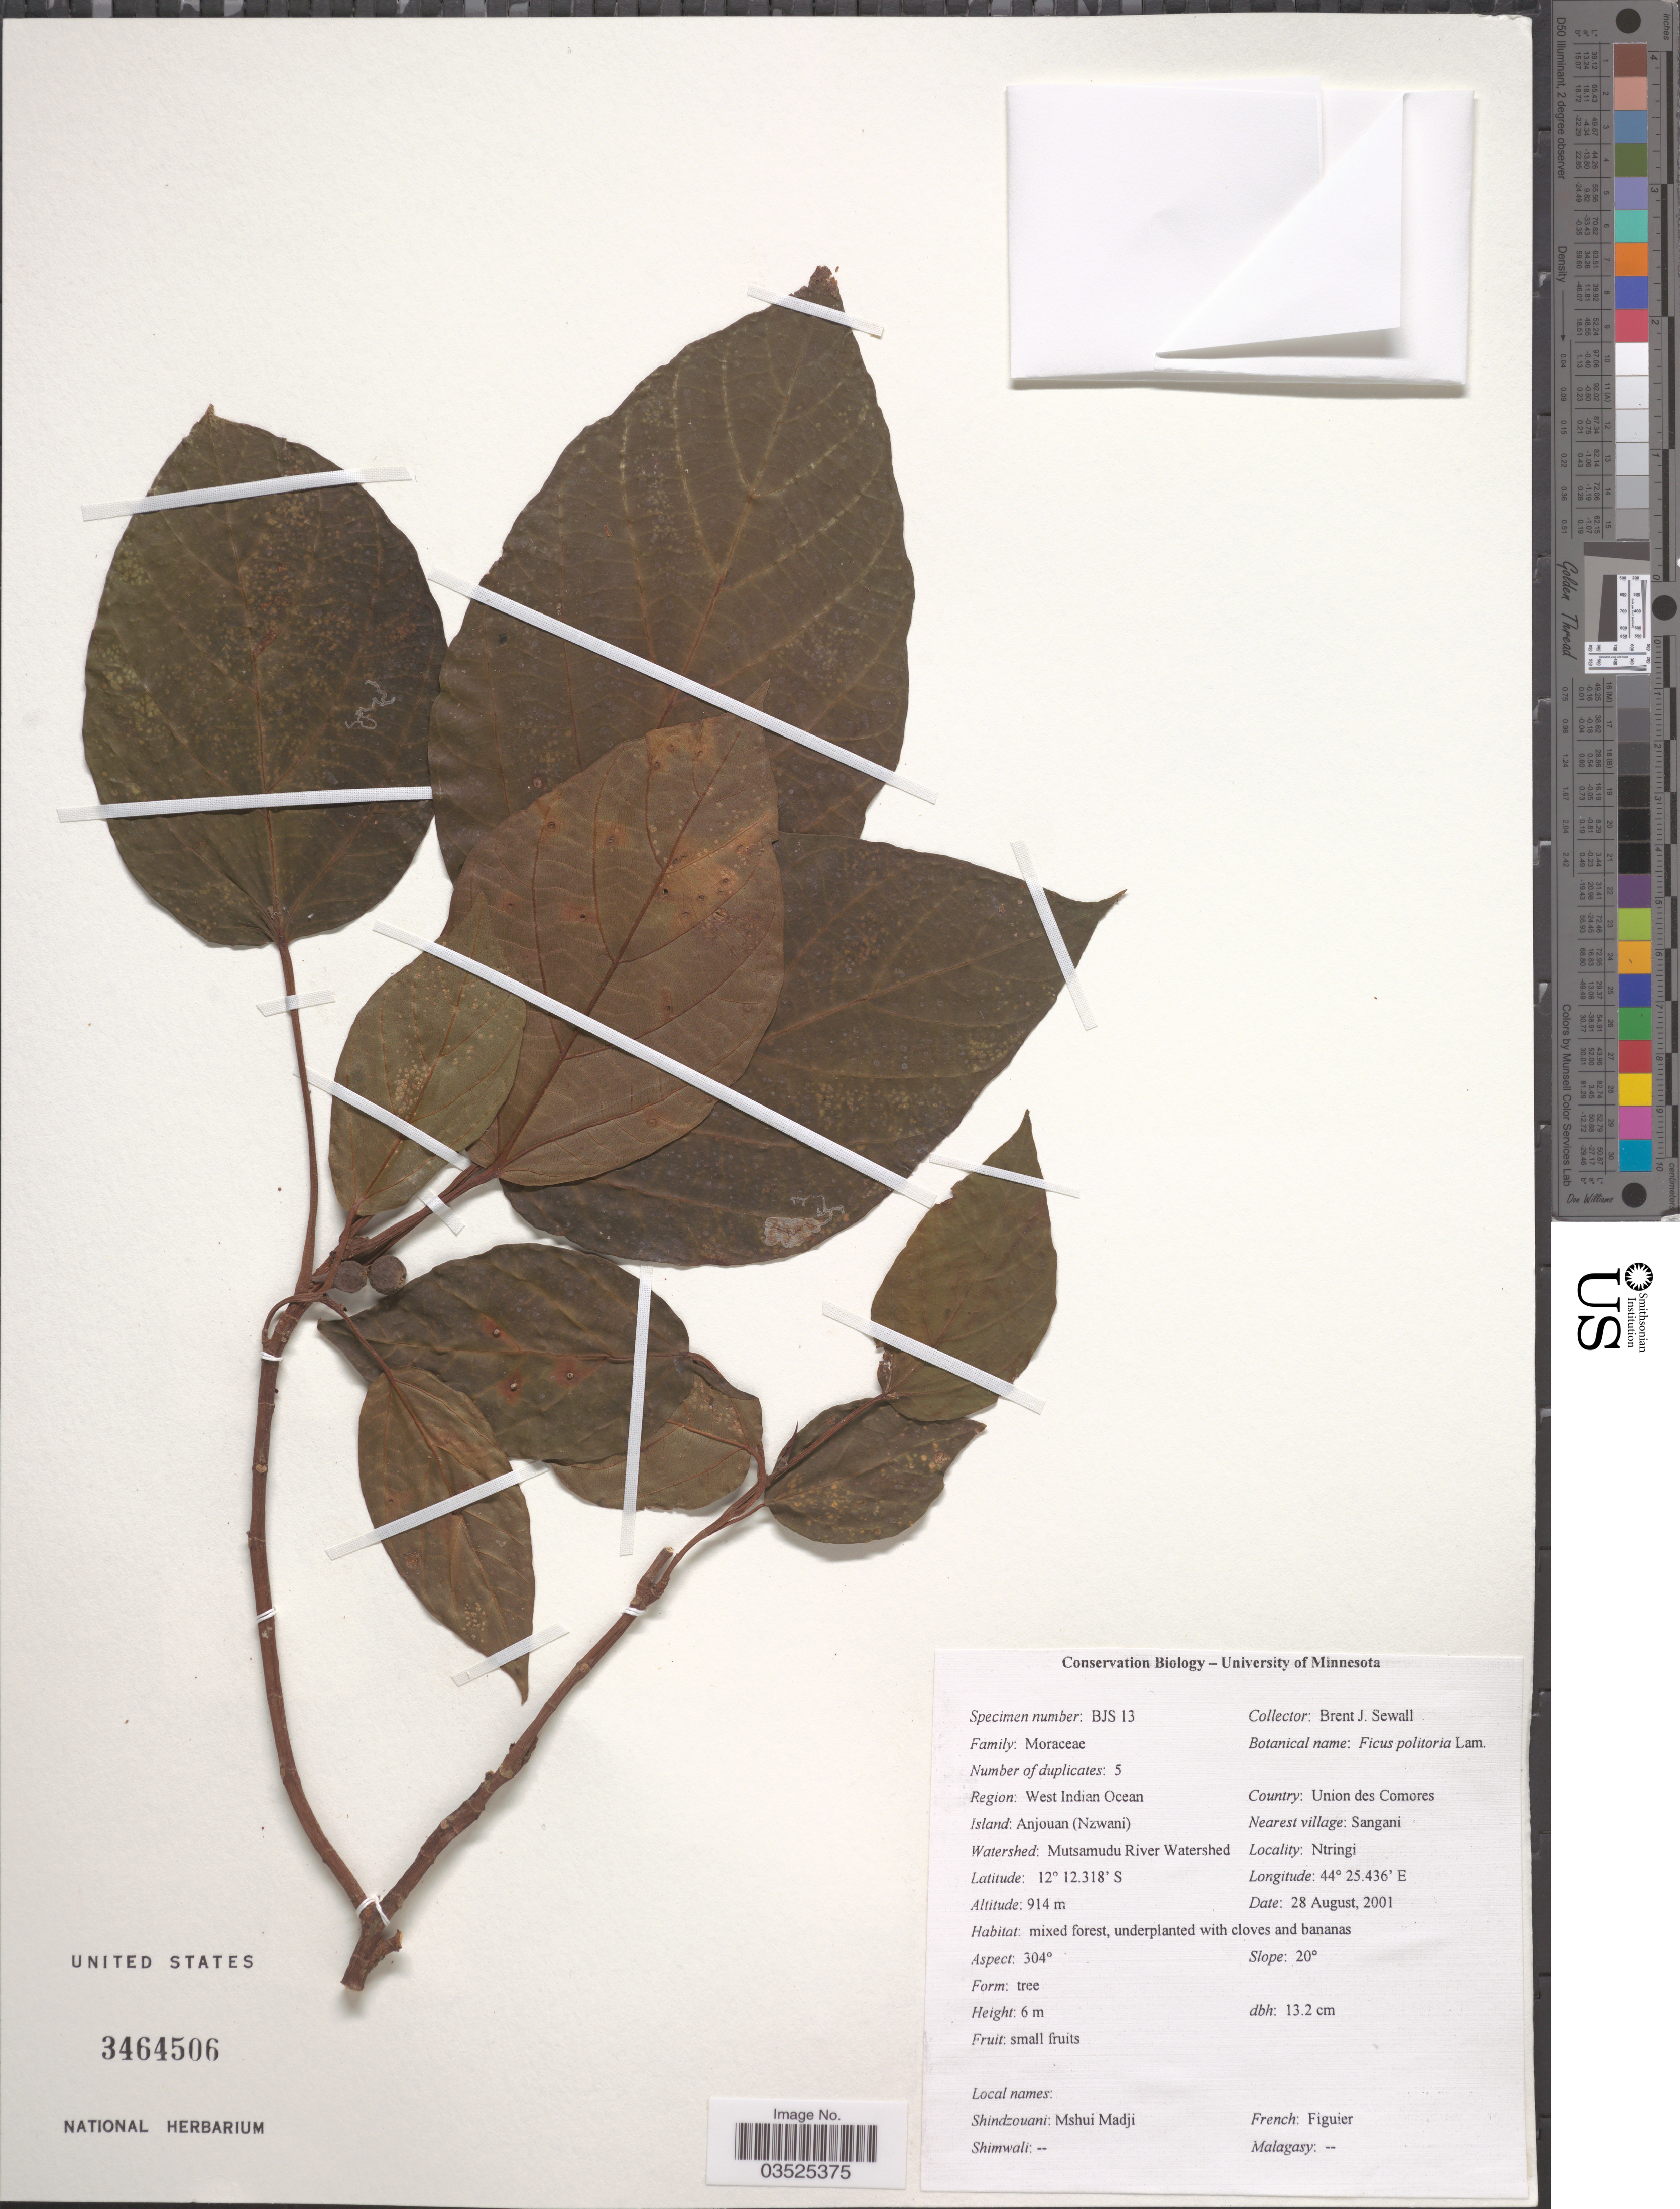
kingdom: Plantae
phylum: Tracheophyta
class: Magnoliopsida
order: Rosales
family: Moraceae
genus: Ficus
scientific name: Ficus politoria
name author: Lam.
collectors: B. Sewall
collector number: BJS 13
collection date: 2001-08-28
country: Comoros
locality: Region: West Indian Ocean. Island: Anjouan (Nzwani), Watershed: Mutsamudu River Watershed. Country: Union des Comores, Nearest village: Sangani, Ntringi.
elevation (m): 914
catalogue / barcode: US 3464506